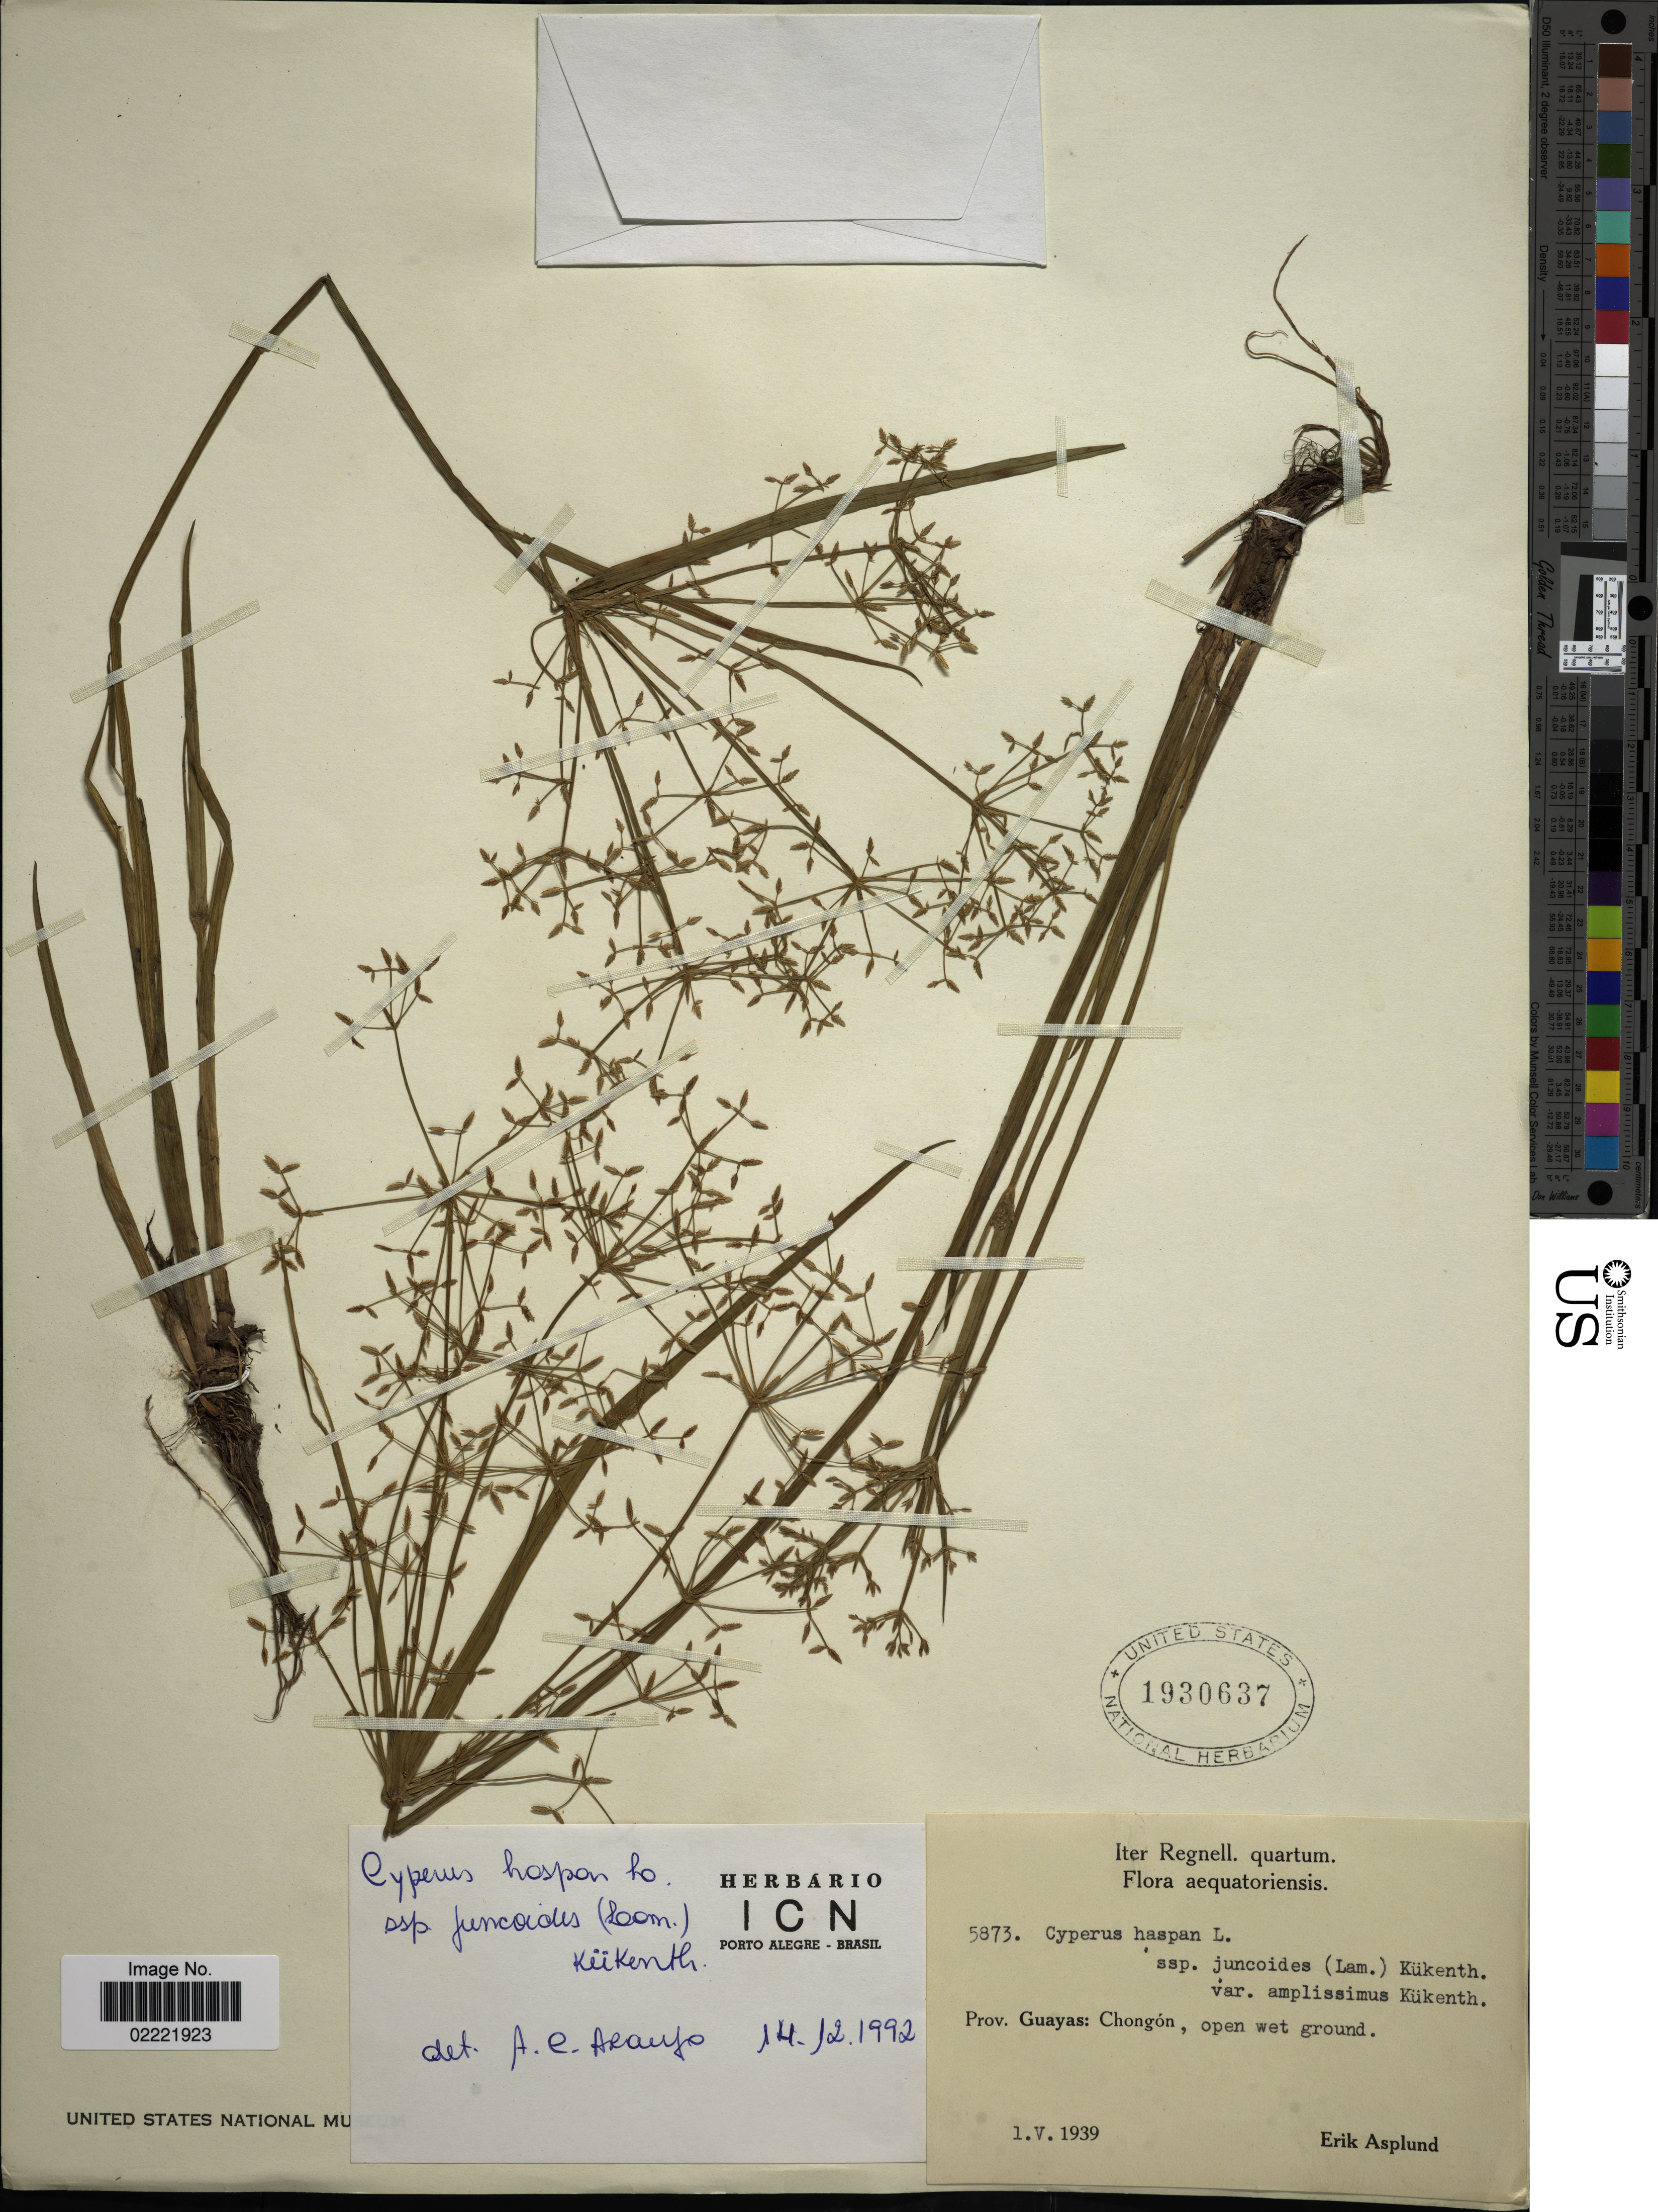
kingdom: Plantae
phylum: Tracheophyta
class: Liliopsida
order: Poales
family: Cyperaceae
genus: Cyperus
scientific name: Cyperus haspan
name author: L.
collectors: E. Asplund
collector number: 5873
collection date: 1939-05-01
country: Ecuador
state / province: Guayas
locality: Chongon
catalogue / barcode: US 1930637